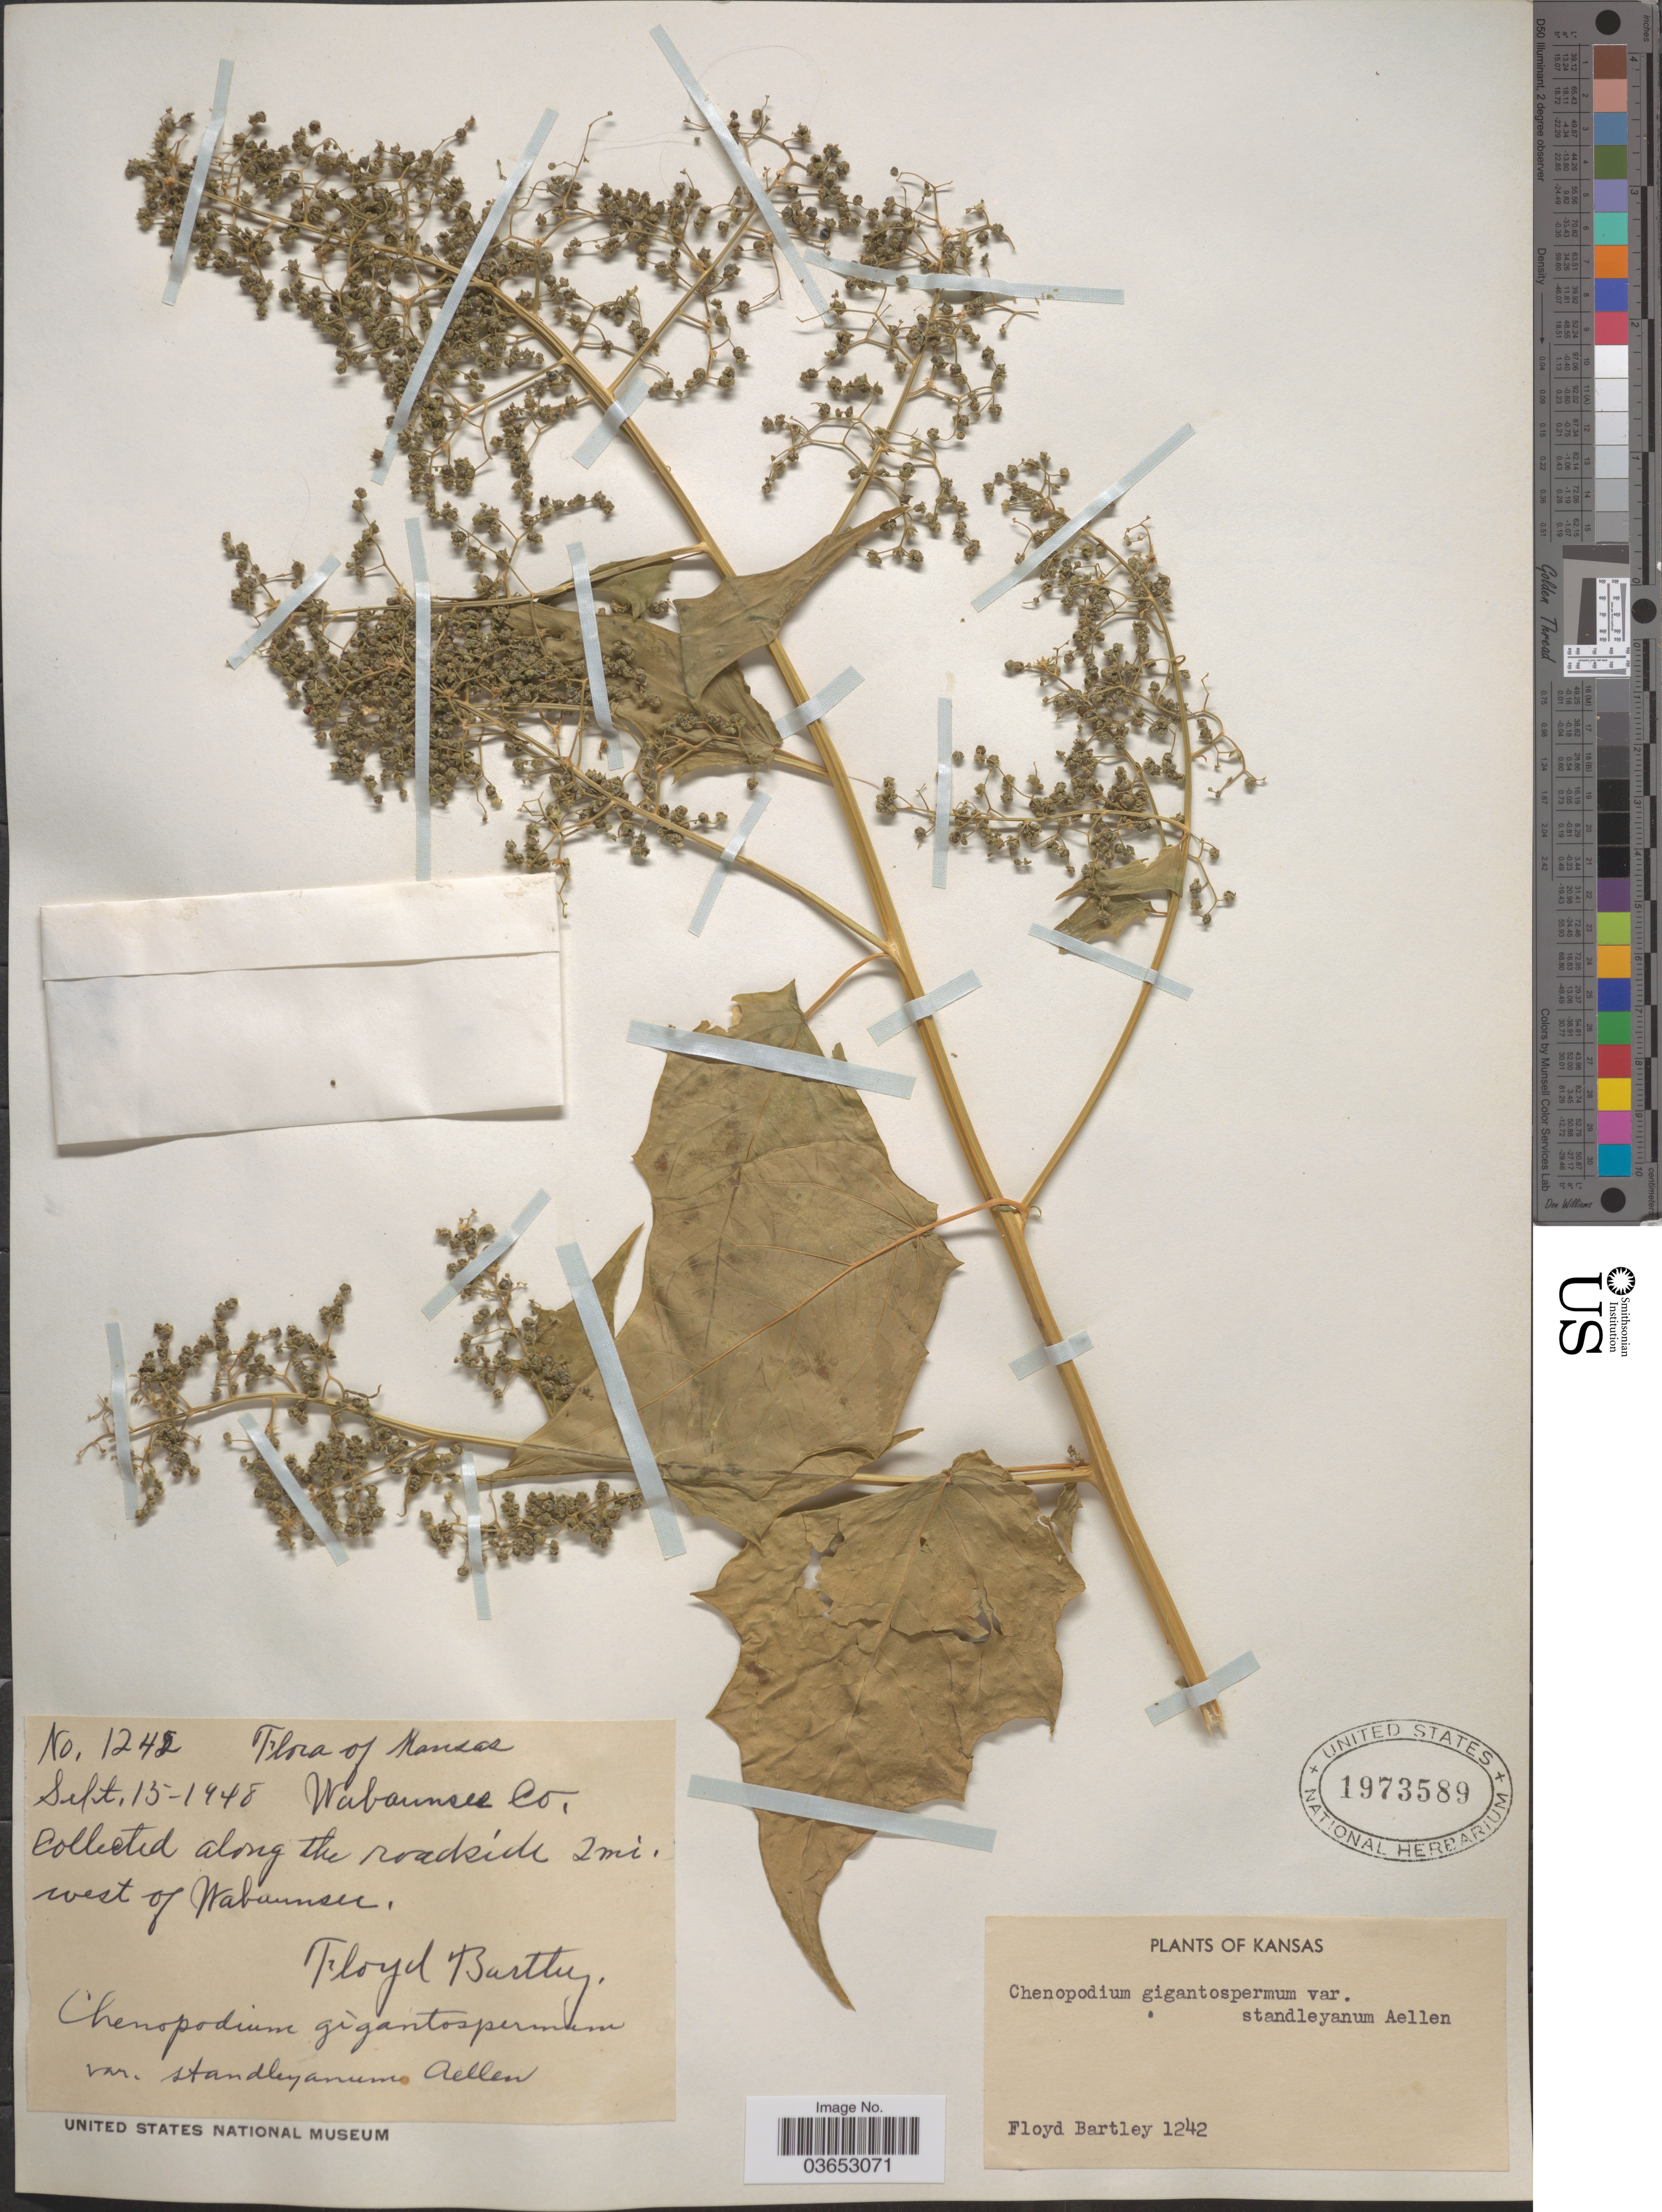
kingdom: Plantae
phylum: Tracheophyta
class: Magnoliopsida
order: Caryophyllales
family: Amaranthaceae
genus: Chenopodium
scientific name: Chenopodium gigantospermum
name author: Aellen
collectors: F. Bartley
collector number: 1242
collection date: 1948-09-15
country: United States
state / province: Kansas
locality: Wabaunsee Co. 2 mi. west of Wabaunsee.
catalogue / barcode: US 1973589